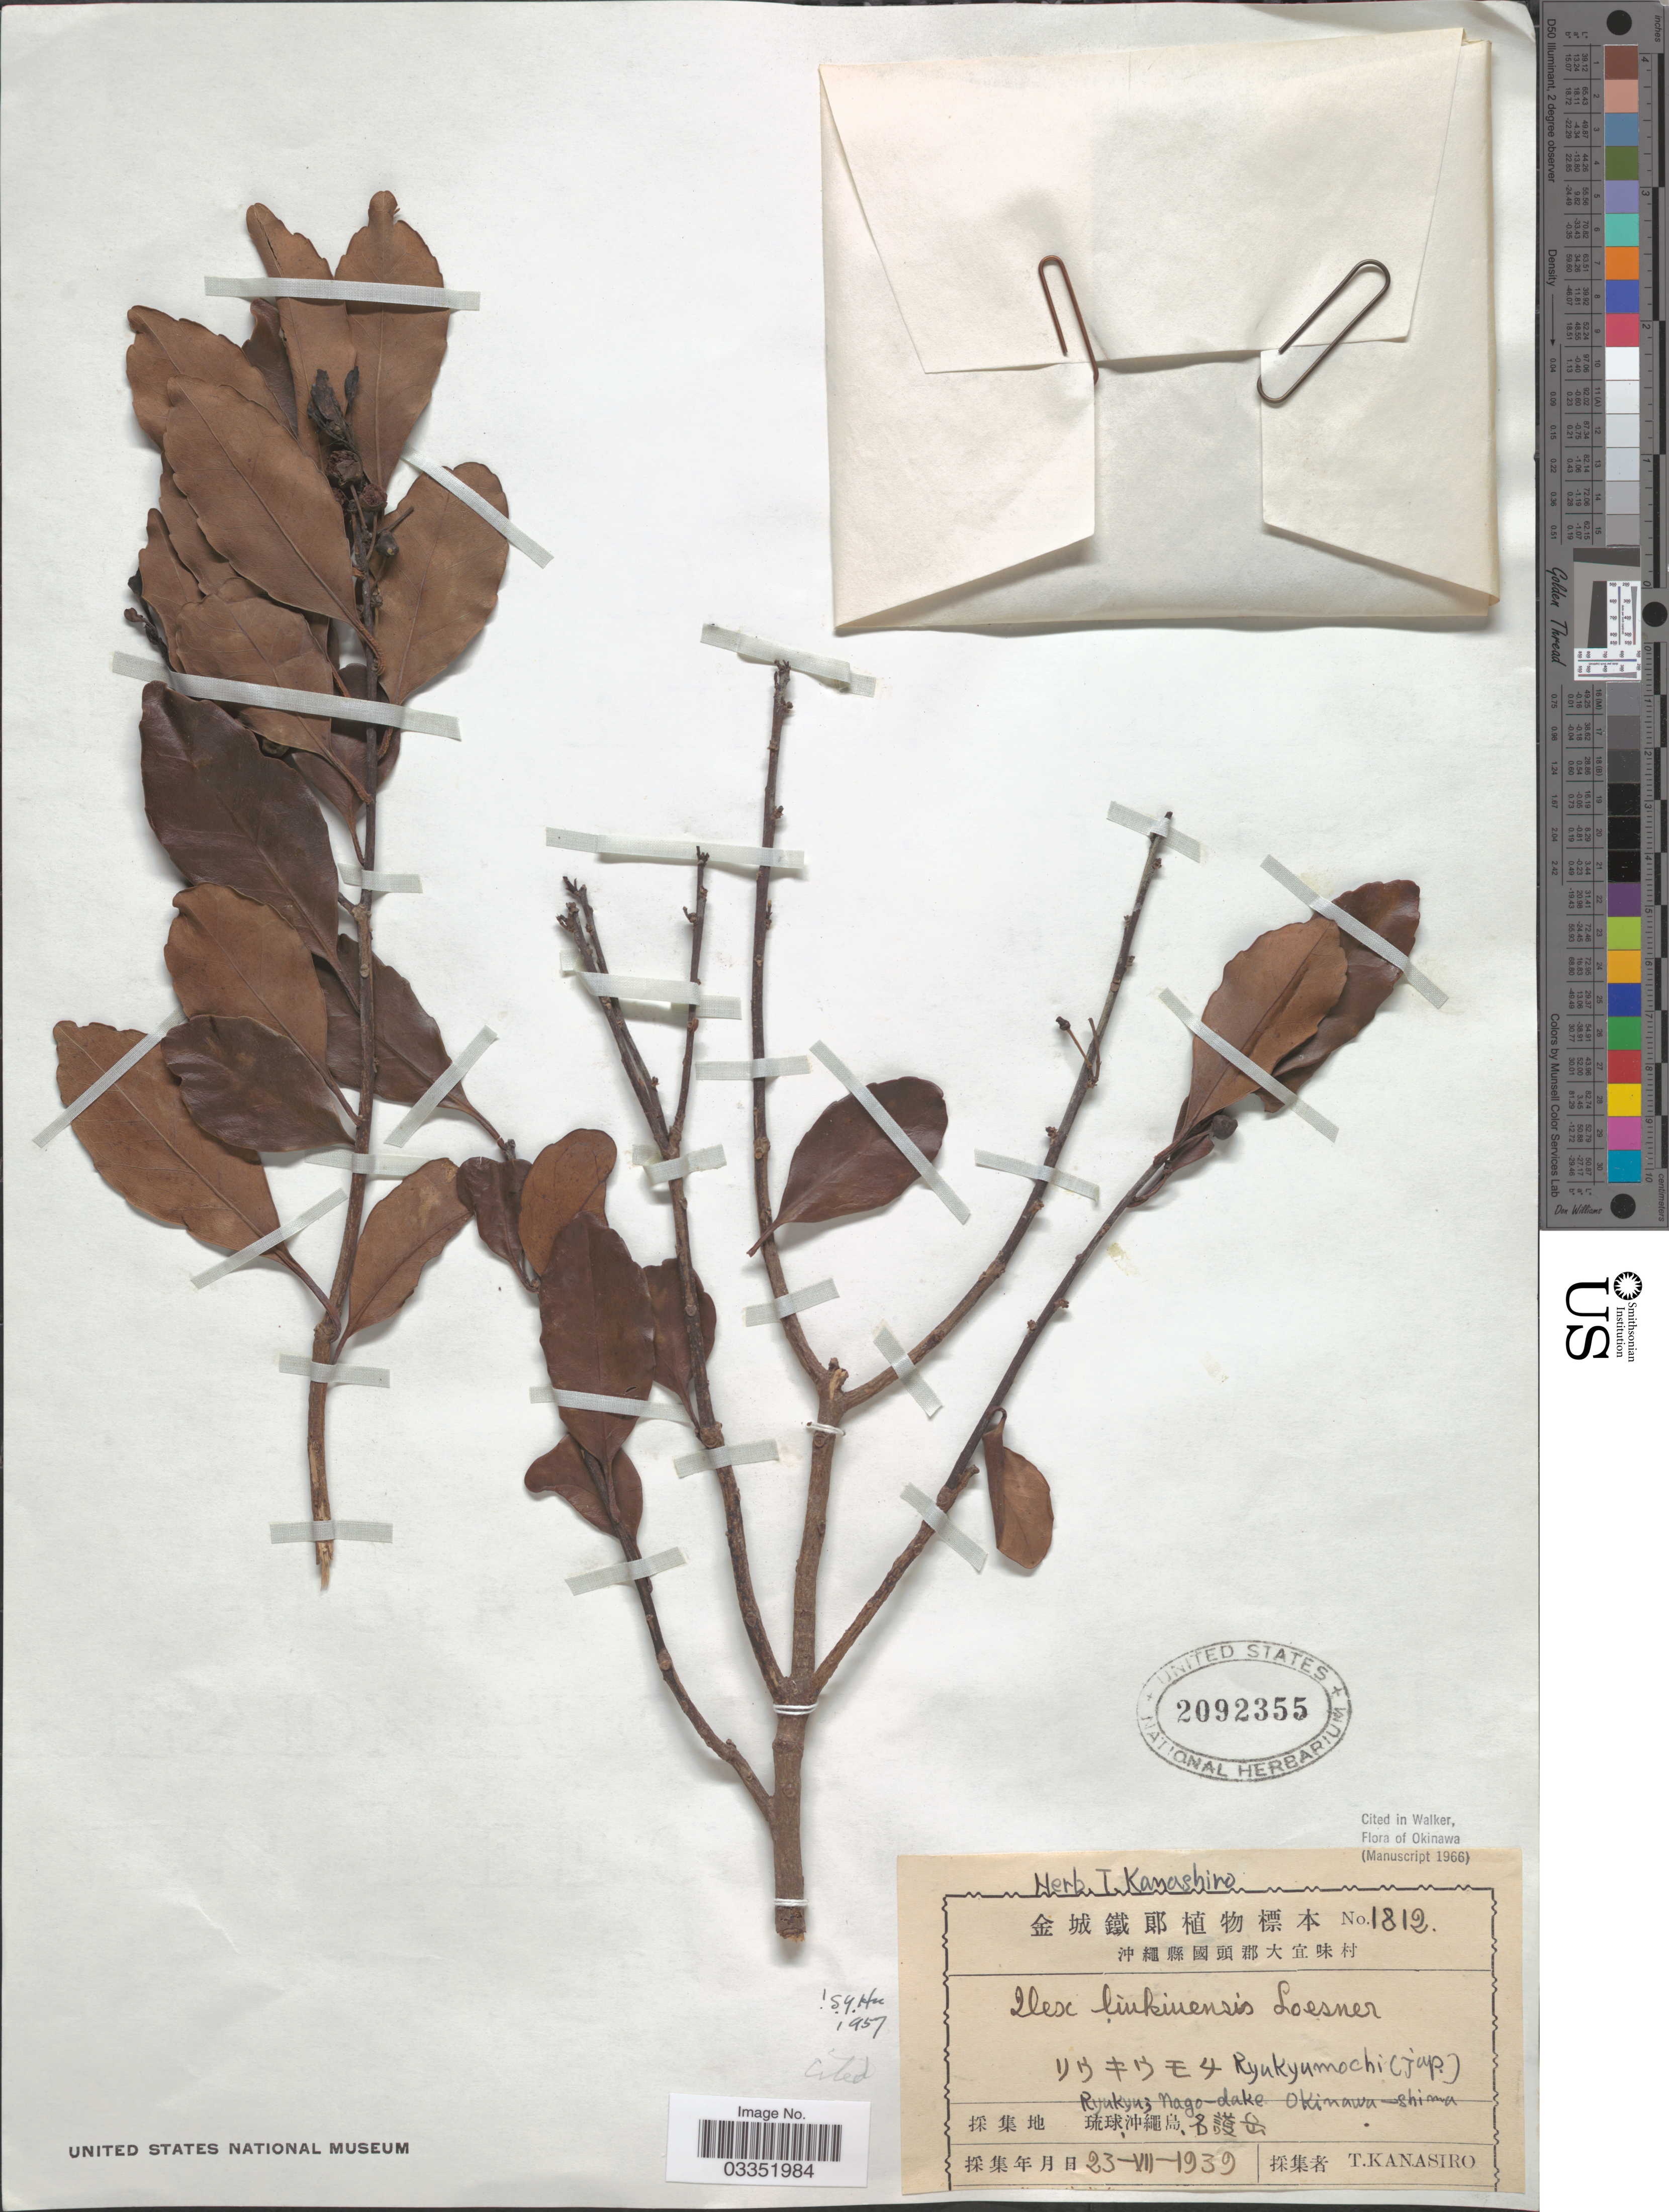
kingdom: Plantae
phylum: Tracheophyta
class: Magnoliopsida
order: Aquifoliales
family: Aquifoliaceae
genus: Ilex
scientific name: Ilex liukiuensis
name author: Loes.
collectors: T. Kanashiro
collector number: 1812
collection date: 1939-07-23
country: Japan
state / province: Okinawa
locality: X Ryukyu; Nago-dake Okinawa-Shima.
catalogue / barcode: US 2092355